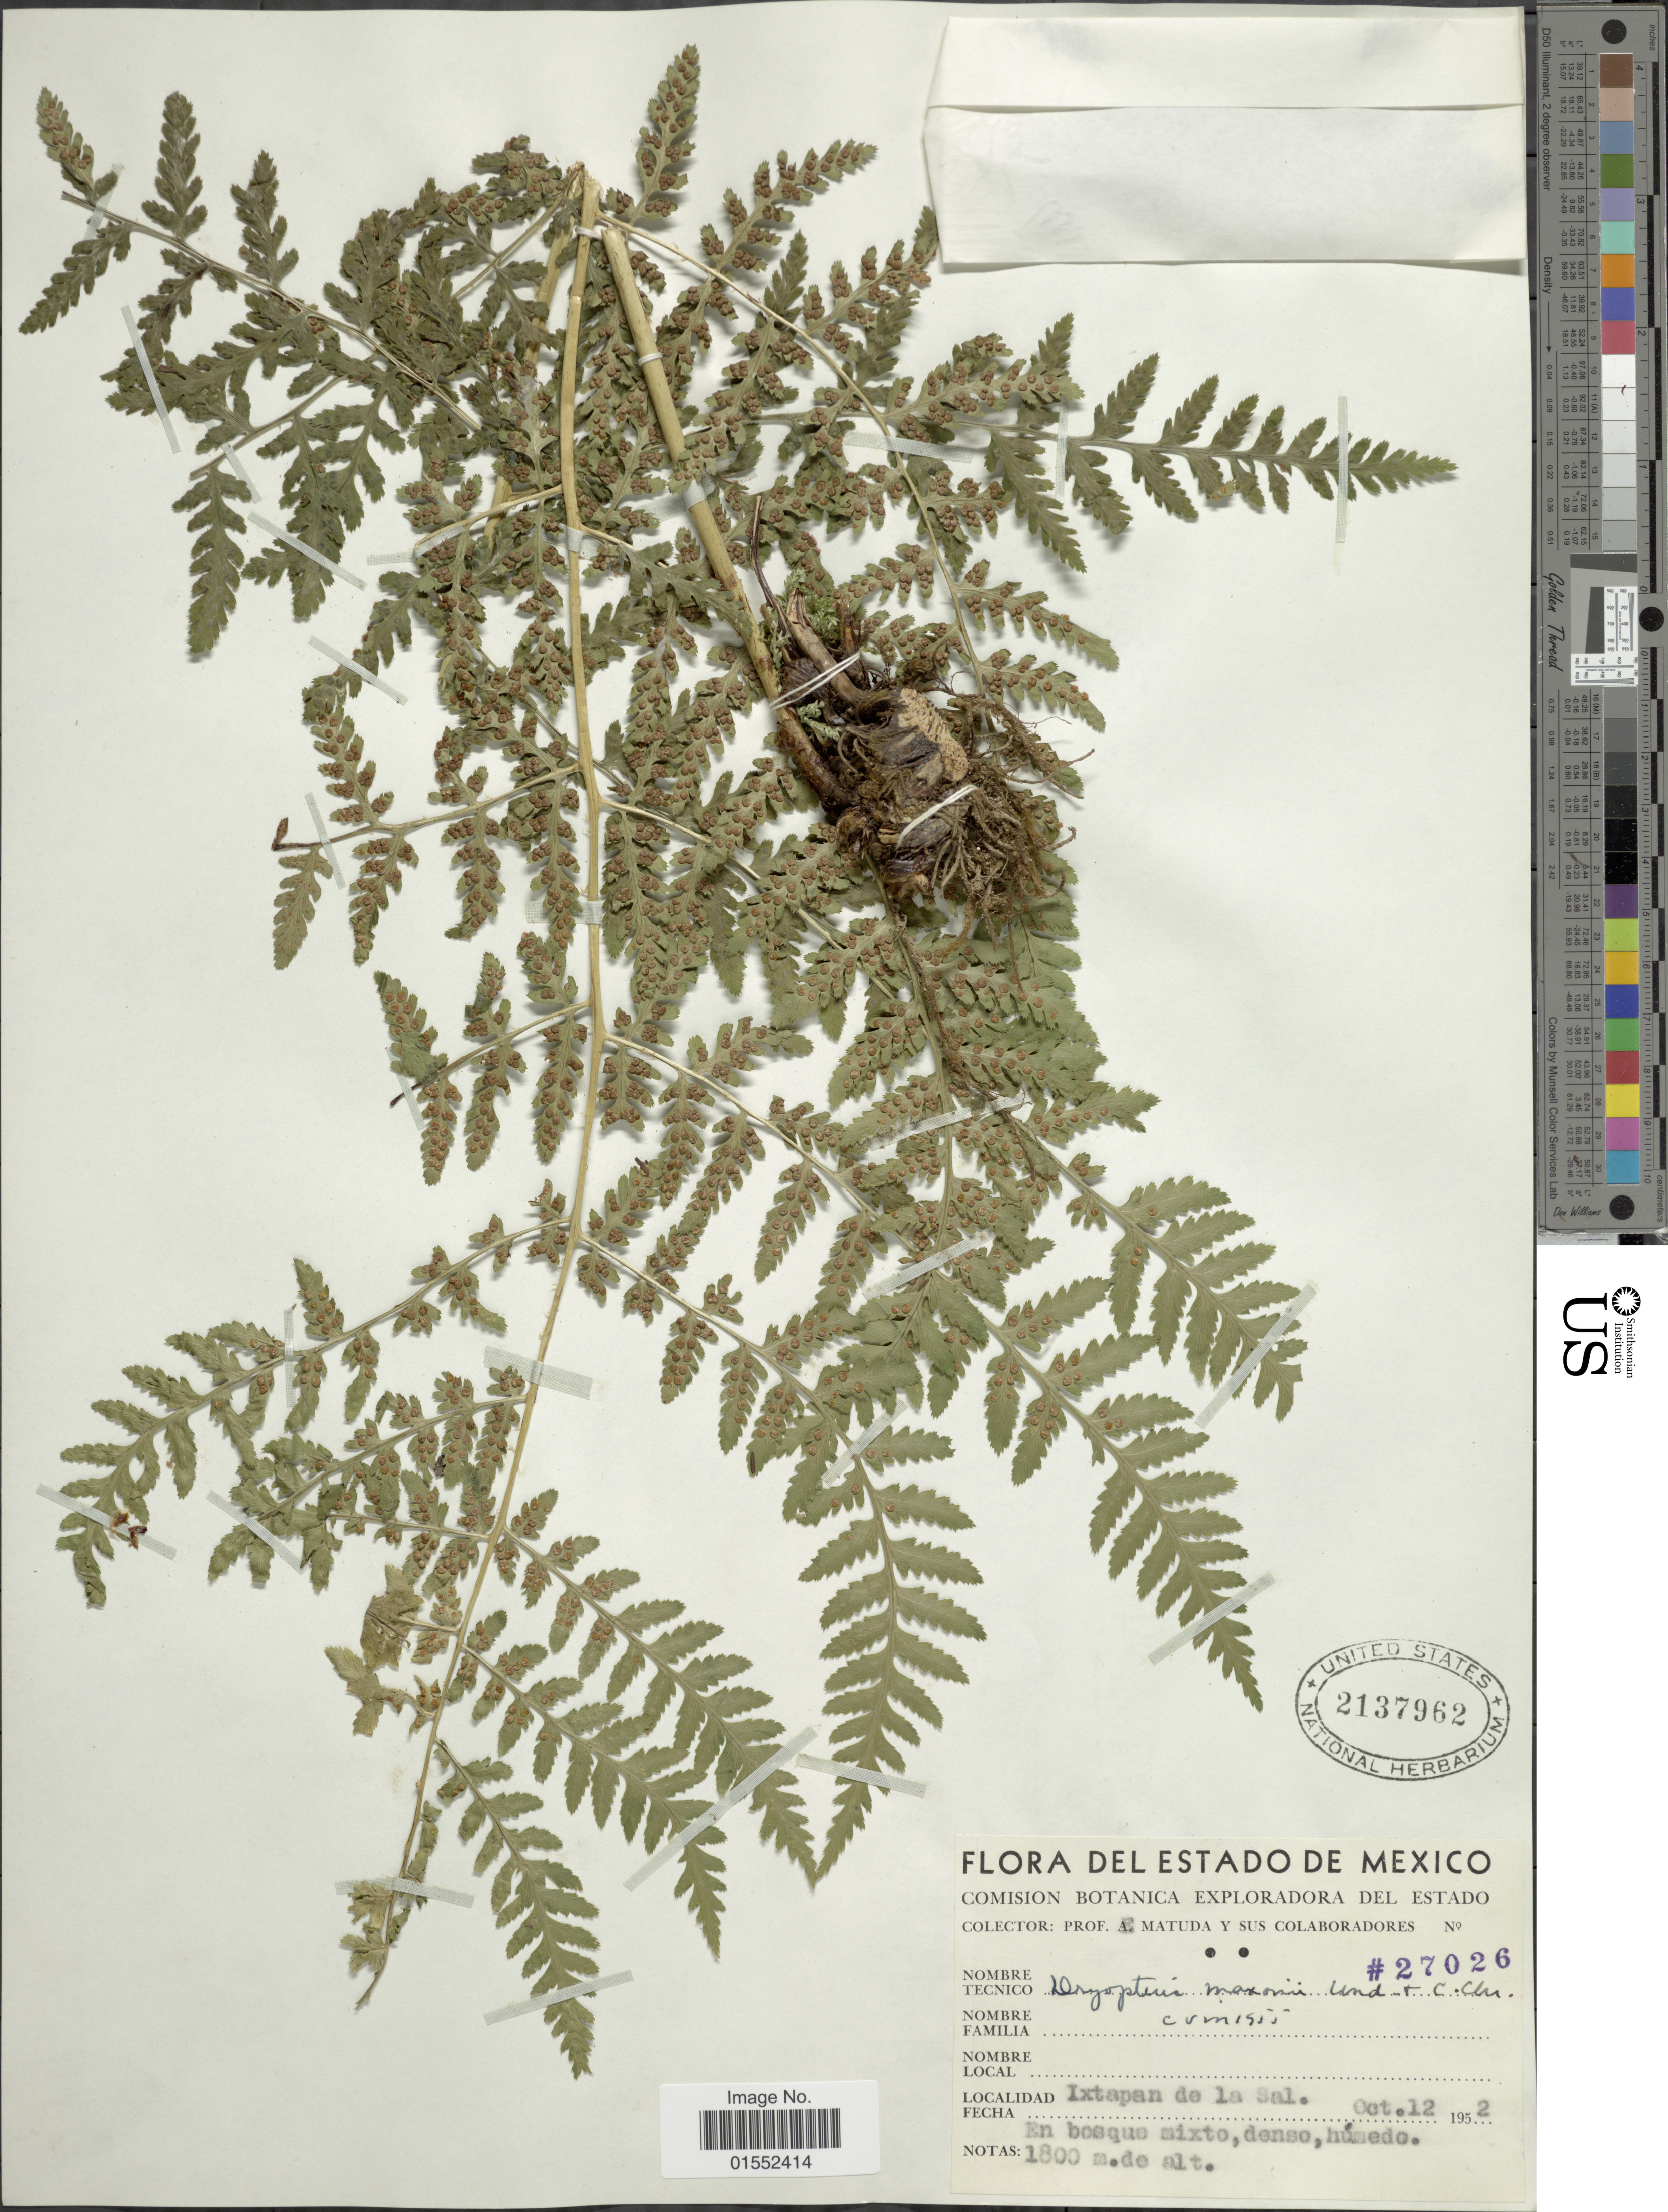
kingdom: Plantae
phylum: Tracheophyta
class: Polypodiopsida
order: Polypodiales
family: Dryopteridaceae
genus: Dryopteris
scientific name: Dryopteris maxonii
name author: Underw. & C. Chr.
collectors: E. Matuda & Sus Colaboradores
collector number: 27026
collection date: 1952-10-12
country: Mexico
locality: Ixtapan de la Sal. En bosque mixto, denso, humedo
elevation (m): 1800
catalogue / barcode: US 2137962